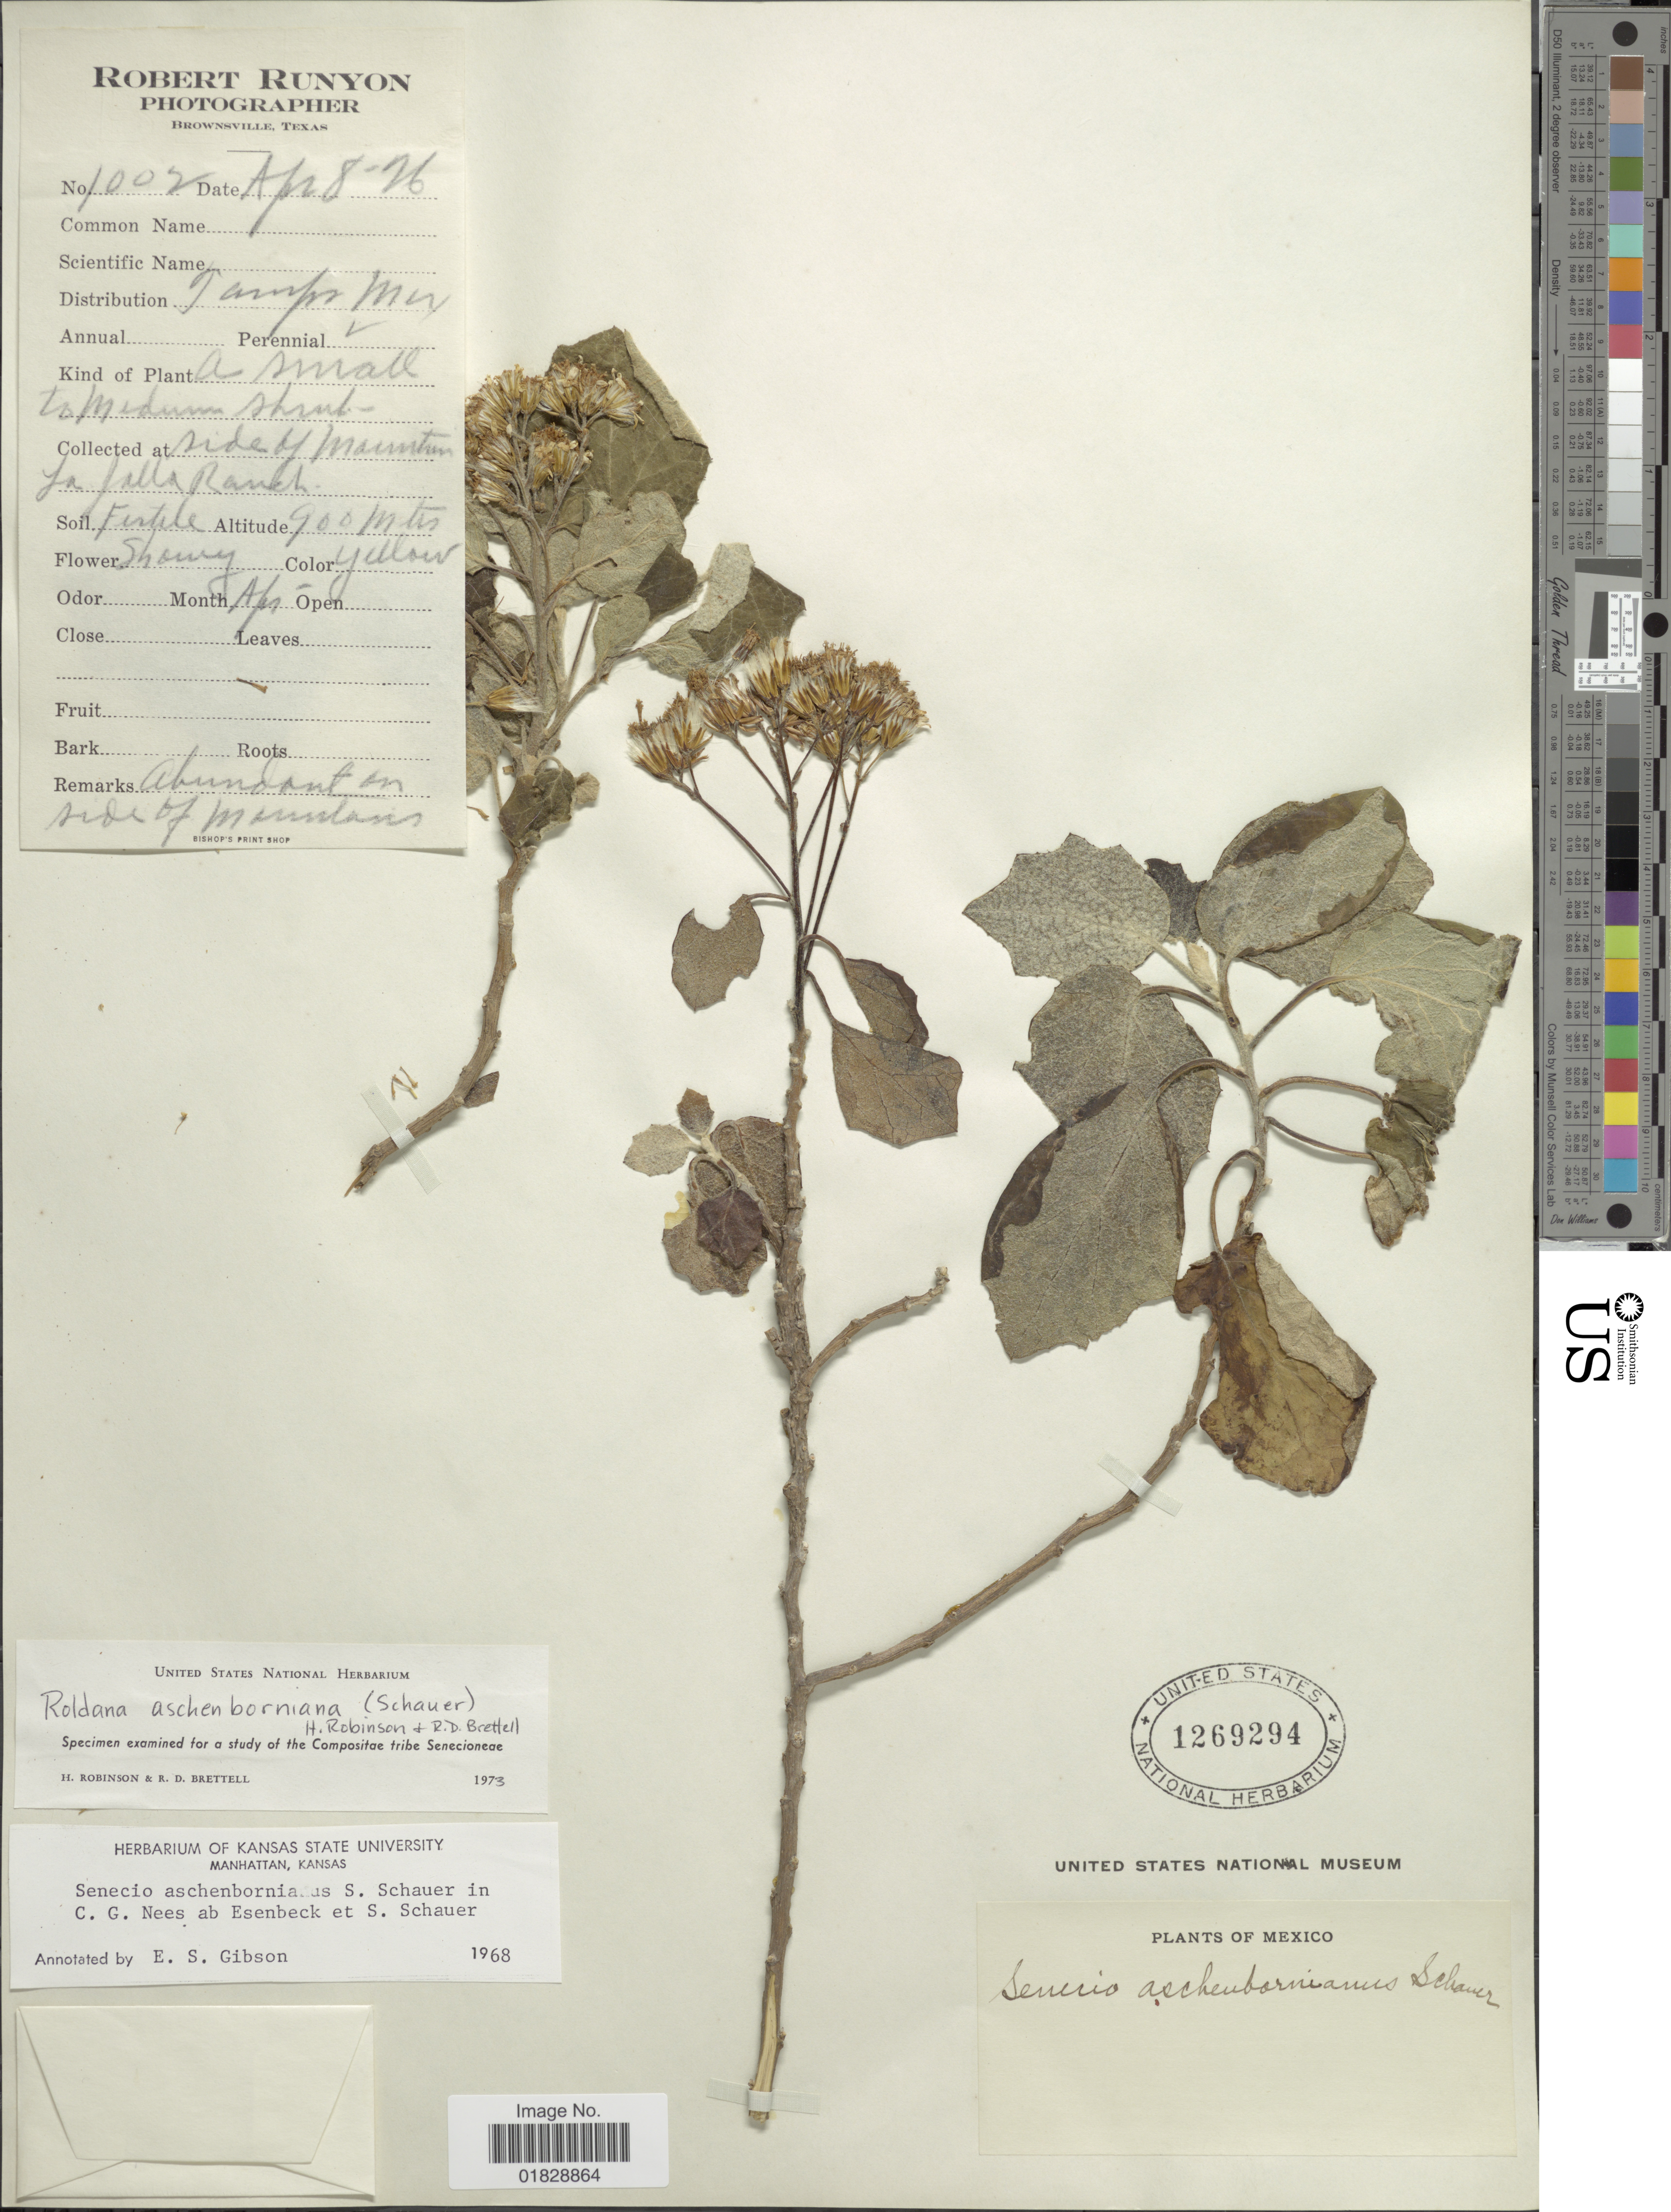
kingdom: Plantae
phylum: Tracheophyta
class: Magnoliopsida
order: Asterales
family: Asteraceae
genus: Roldana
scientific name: Roldana aschenborniana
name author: (S. Schauer) H. Rob. & Brettell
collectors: R. Runyon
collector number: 1002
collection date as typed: Transcribed d/m/y: 8/4/26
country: Mexico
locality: Side of Mountain La falla Ranch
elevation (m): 900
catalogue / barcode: US 1269294